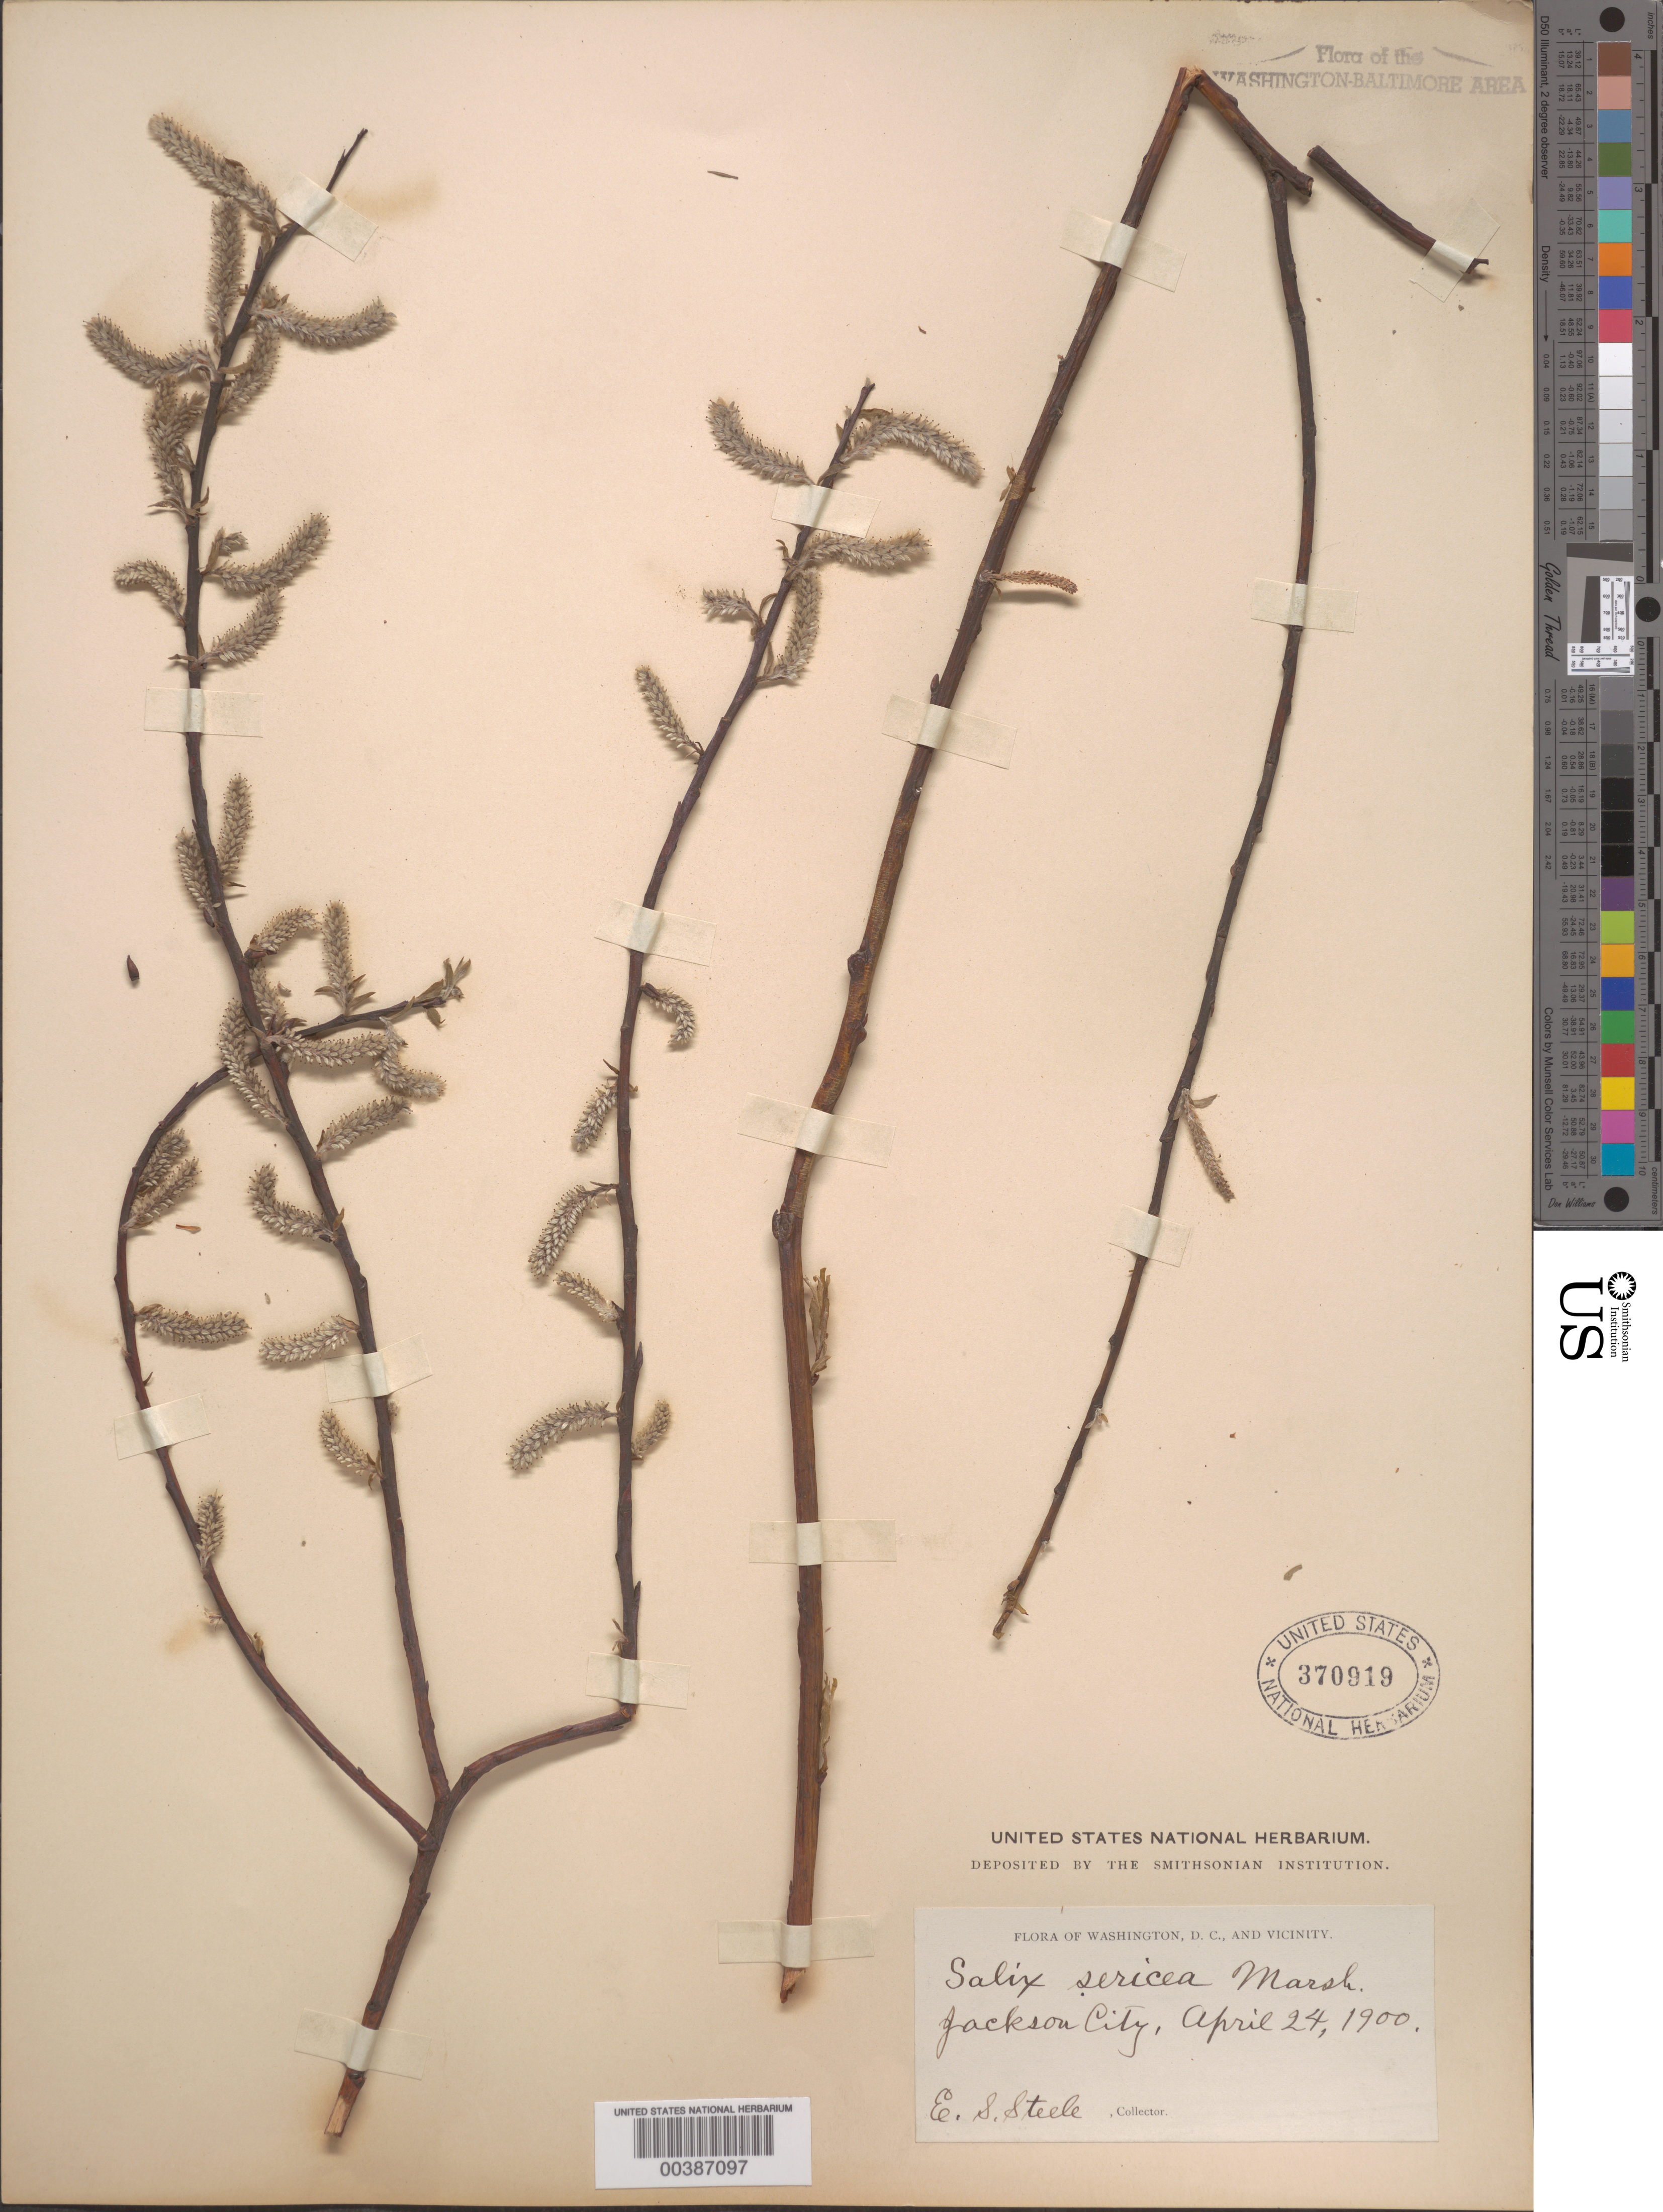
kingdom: Plantae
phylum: Tracheophyta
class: Magnoliopsida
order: Malpighiales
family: Salicaceae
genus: Salix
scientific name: Salix sericea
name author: Marshall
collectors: E. Steele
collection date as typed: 24 Apr 1900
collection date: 1900-04-24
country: United States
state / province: Virginia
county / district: Arlington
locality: Jackson City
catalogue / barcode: US 370919